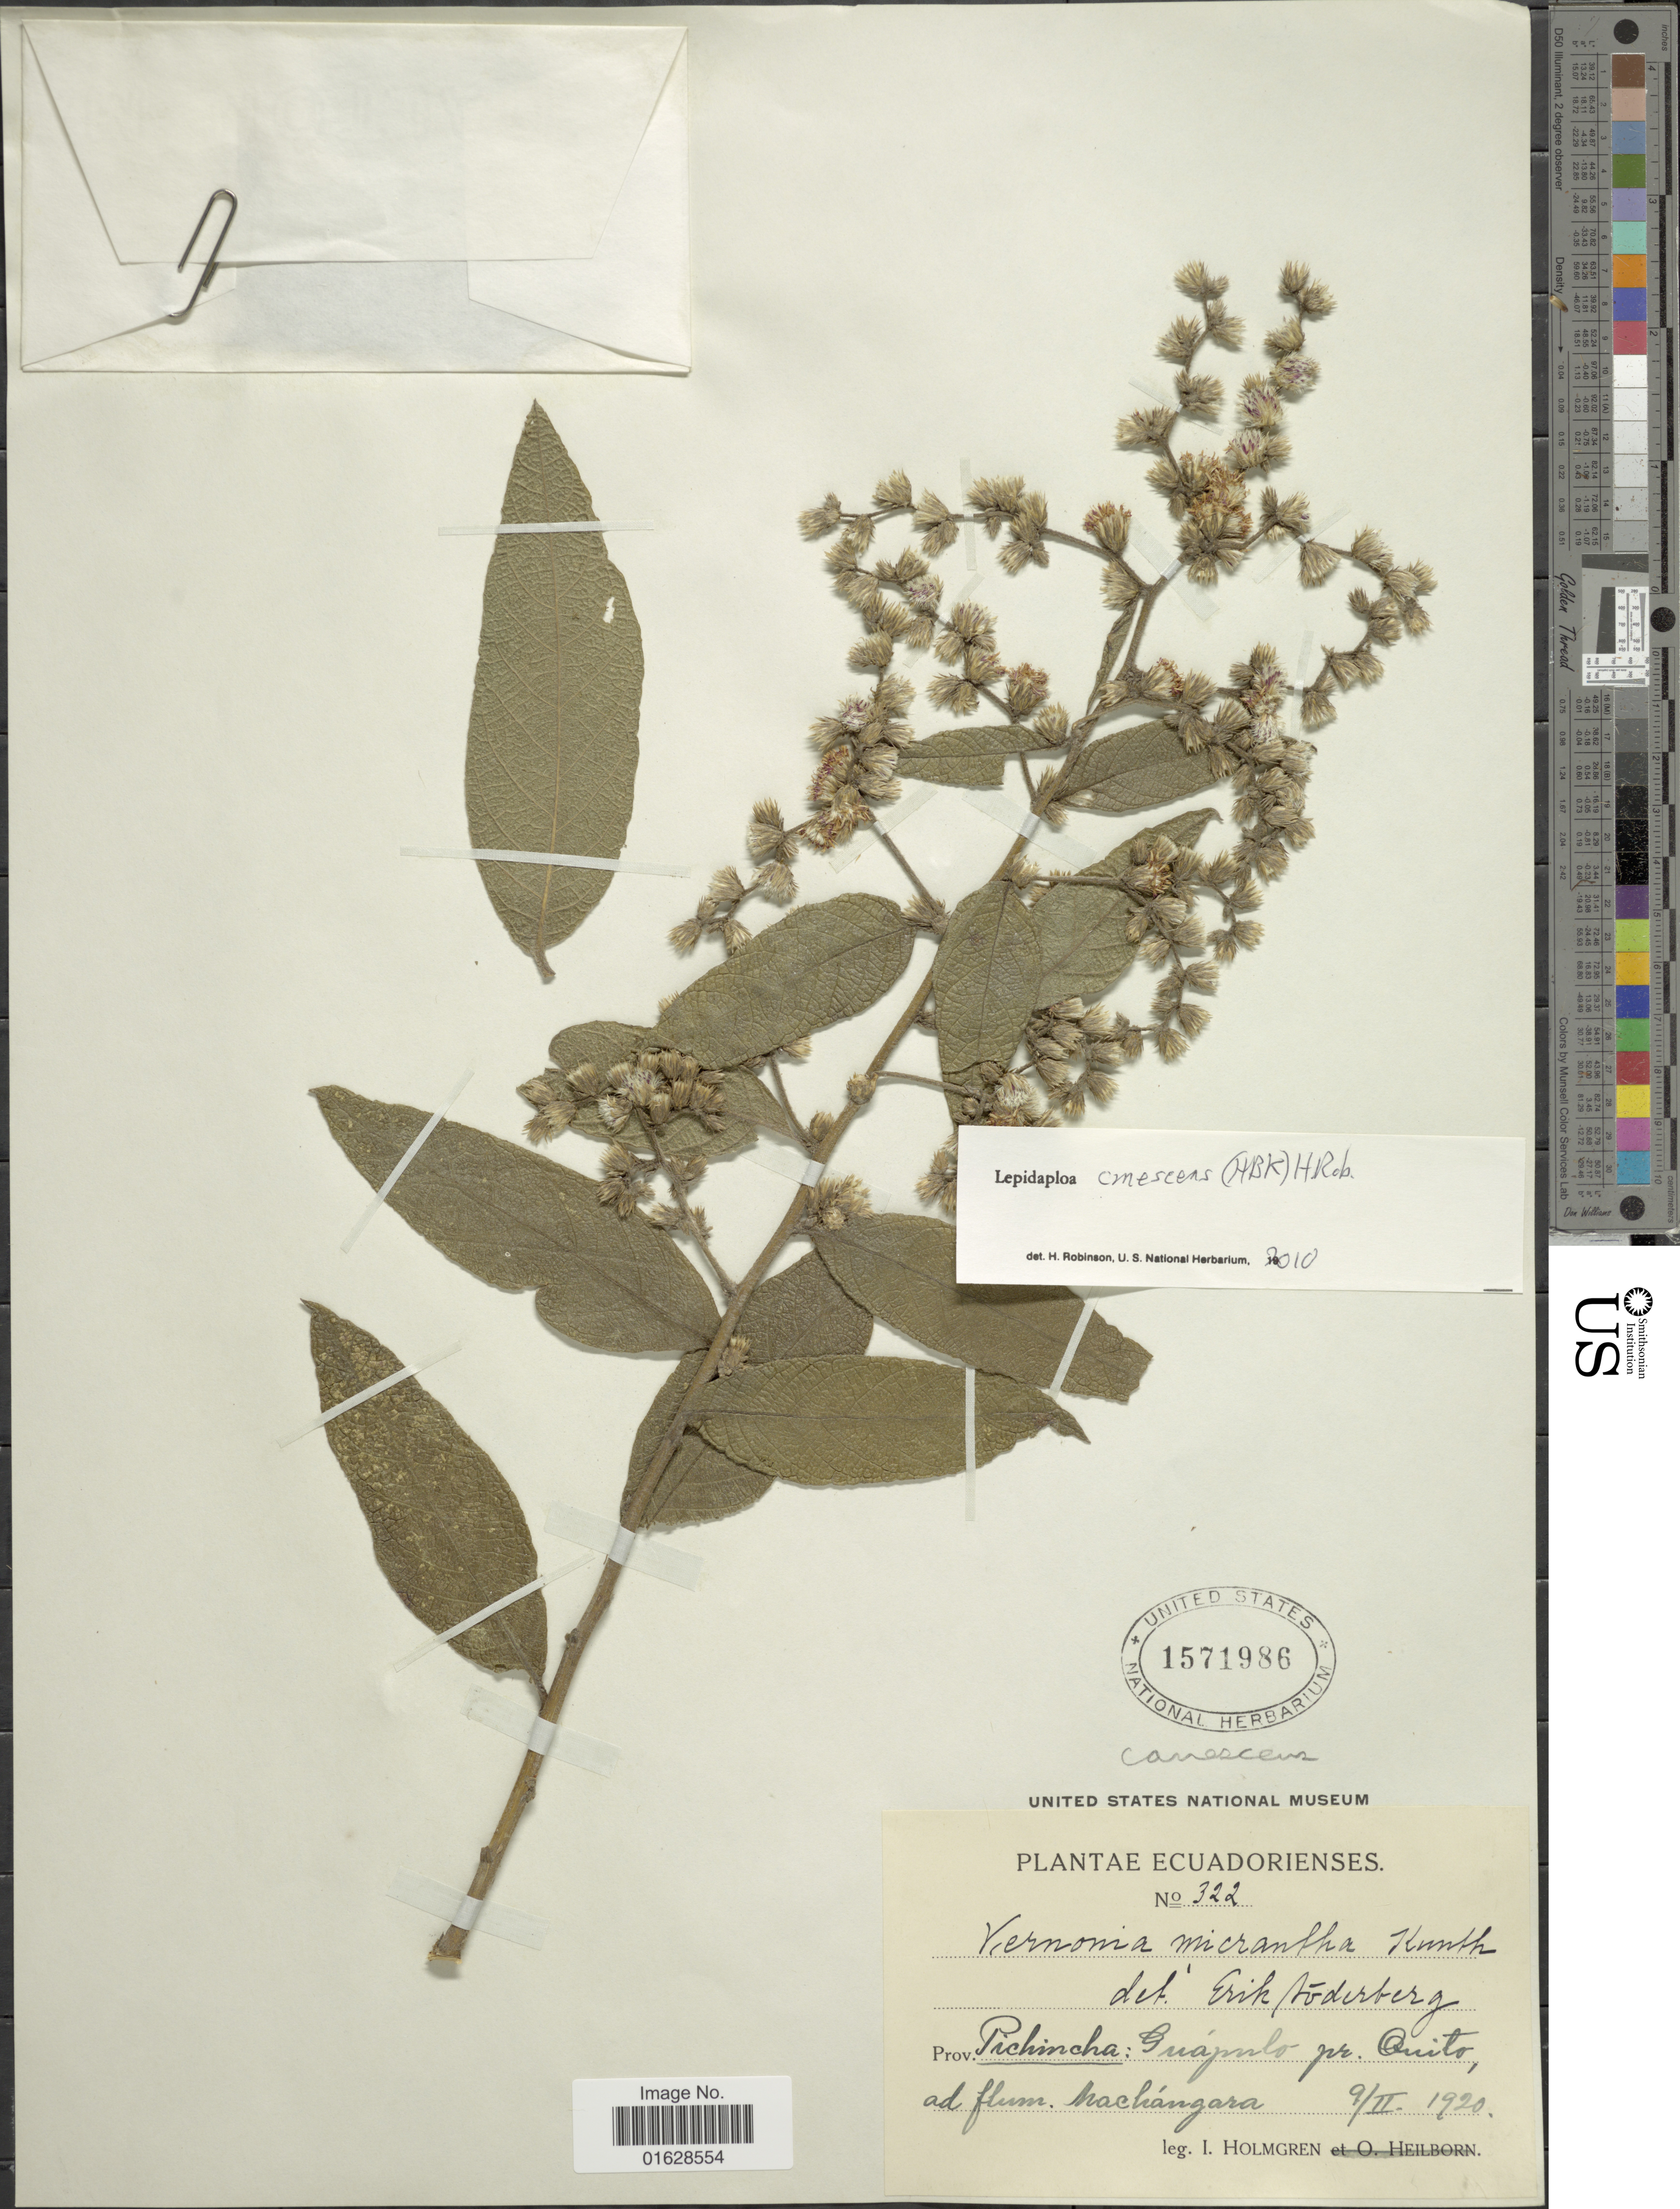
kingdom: Plantae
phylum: Tracheophyta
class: Magnoliopsida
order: Asterales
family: Asteraceae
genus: Lepidaploa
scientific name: Lepidaploa canescens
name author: (Kunth) H. Rob.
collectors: I. Holmgren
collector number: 322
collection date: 1920-02-09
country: Ecuador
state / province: Pichincha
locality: Ecuadoriensis. Prov. Pichincha: Guapulo pr. Quito, ad flum, Machangara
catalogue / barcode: US 1571986